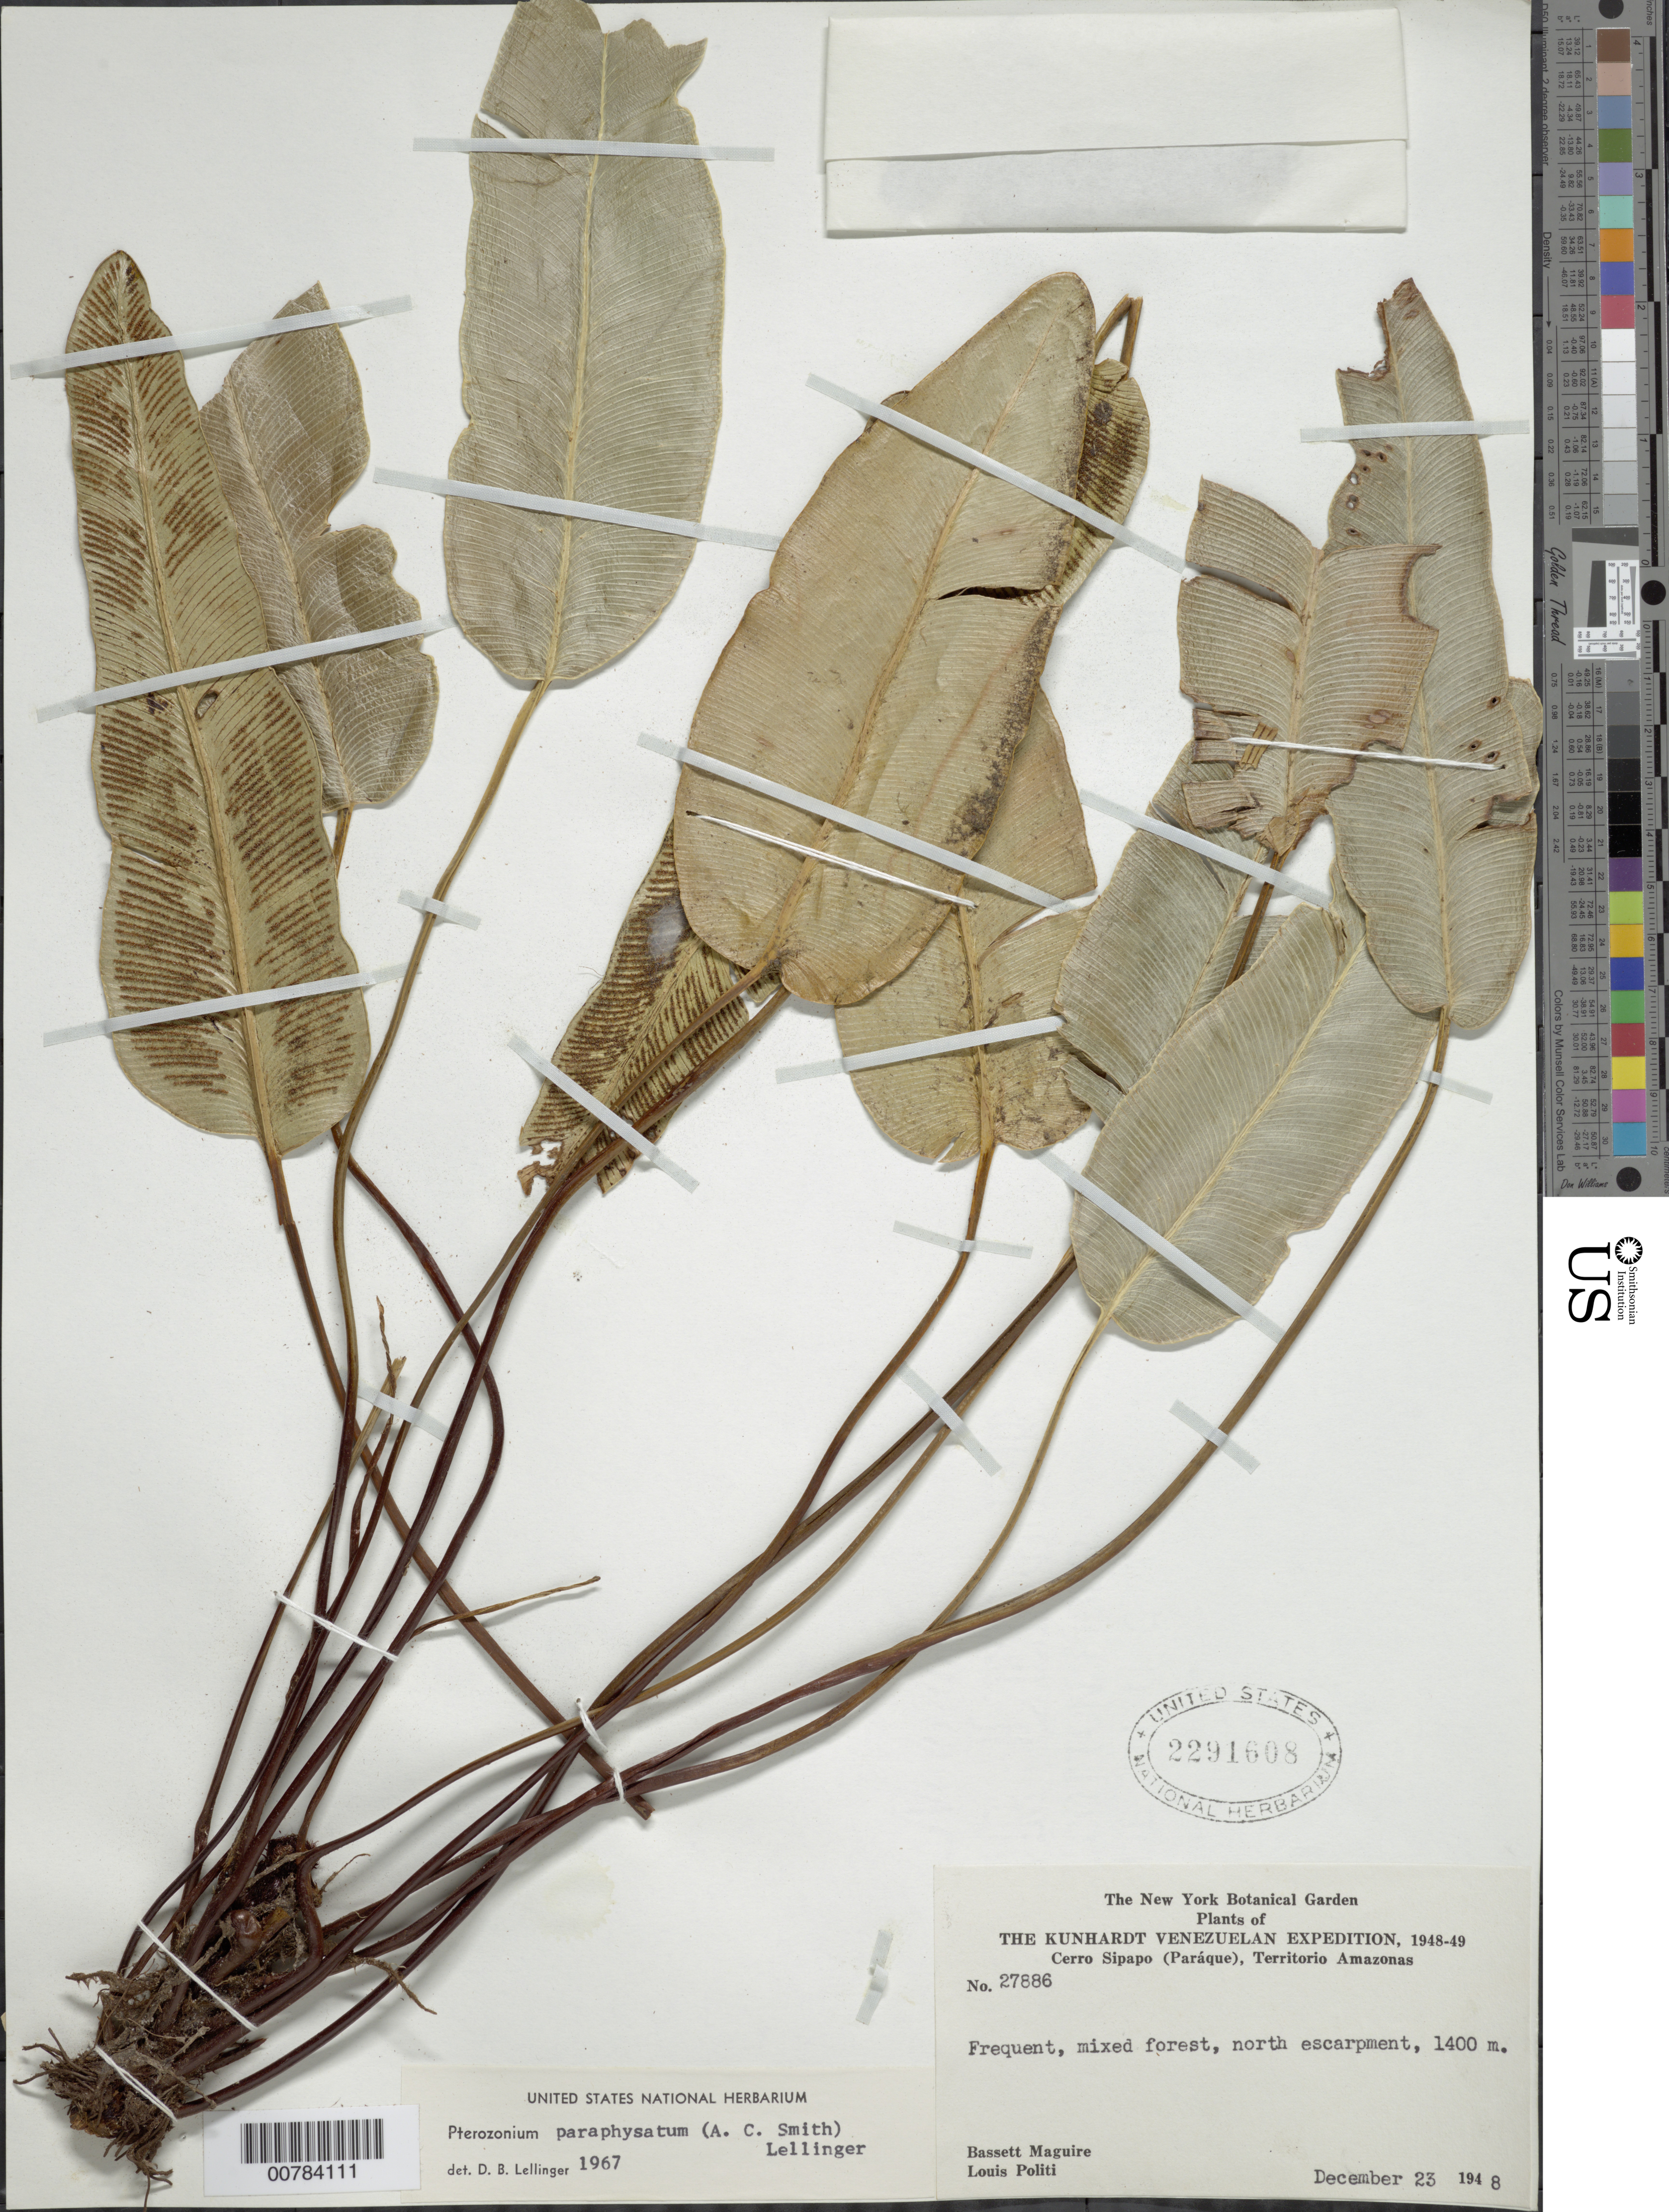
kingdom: Plantae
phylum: Tracheophyta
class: Polypodiopsida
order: Polypodiales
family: Pteridaceae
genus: Pterozonium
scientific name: Pterozonium paraphysatum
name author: (A.C. Sm.) Lellinger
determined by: Lellinger, David B., (BOT), Smithsonian Institution - National Museum of Natural History (UNITED STATES)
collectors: B. Maguire & L. Politi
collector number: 27886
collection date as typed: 23-Dec-48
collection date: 1948-12-23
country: Venezuela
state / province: Amazonas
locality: Cerro Sipapo (Paráque), North Escarpment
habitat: Mixed forest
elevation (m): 1400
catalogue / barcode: US 2291608